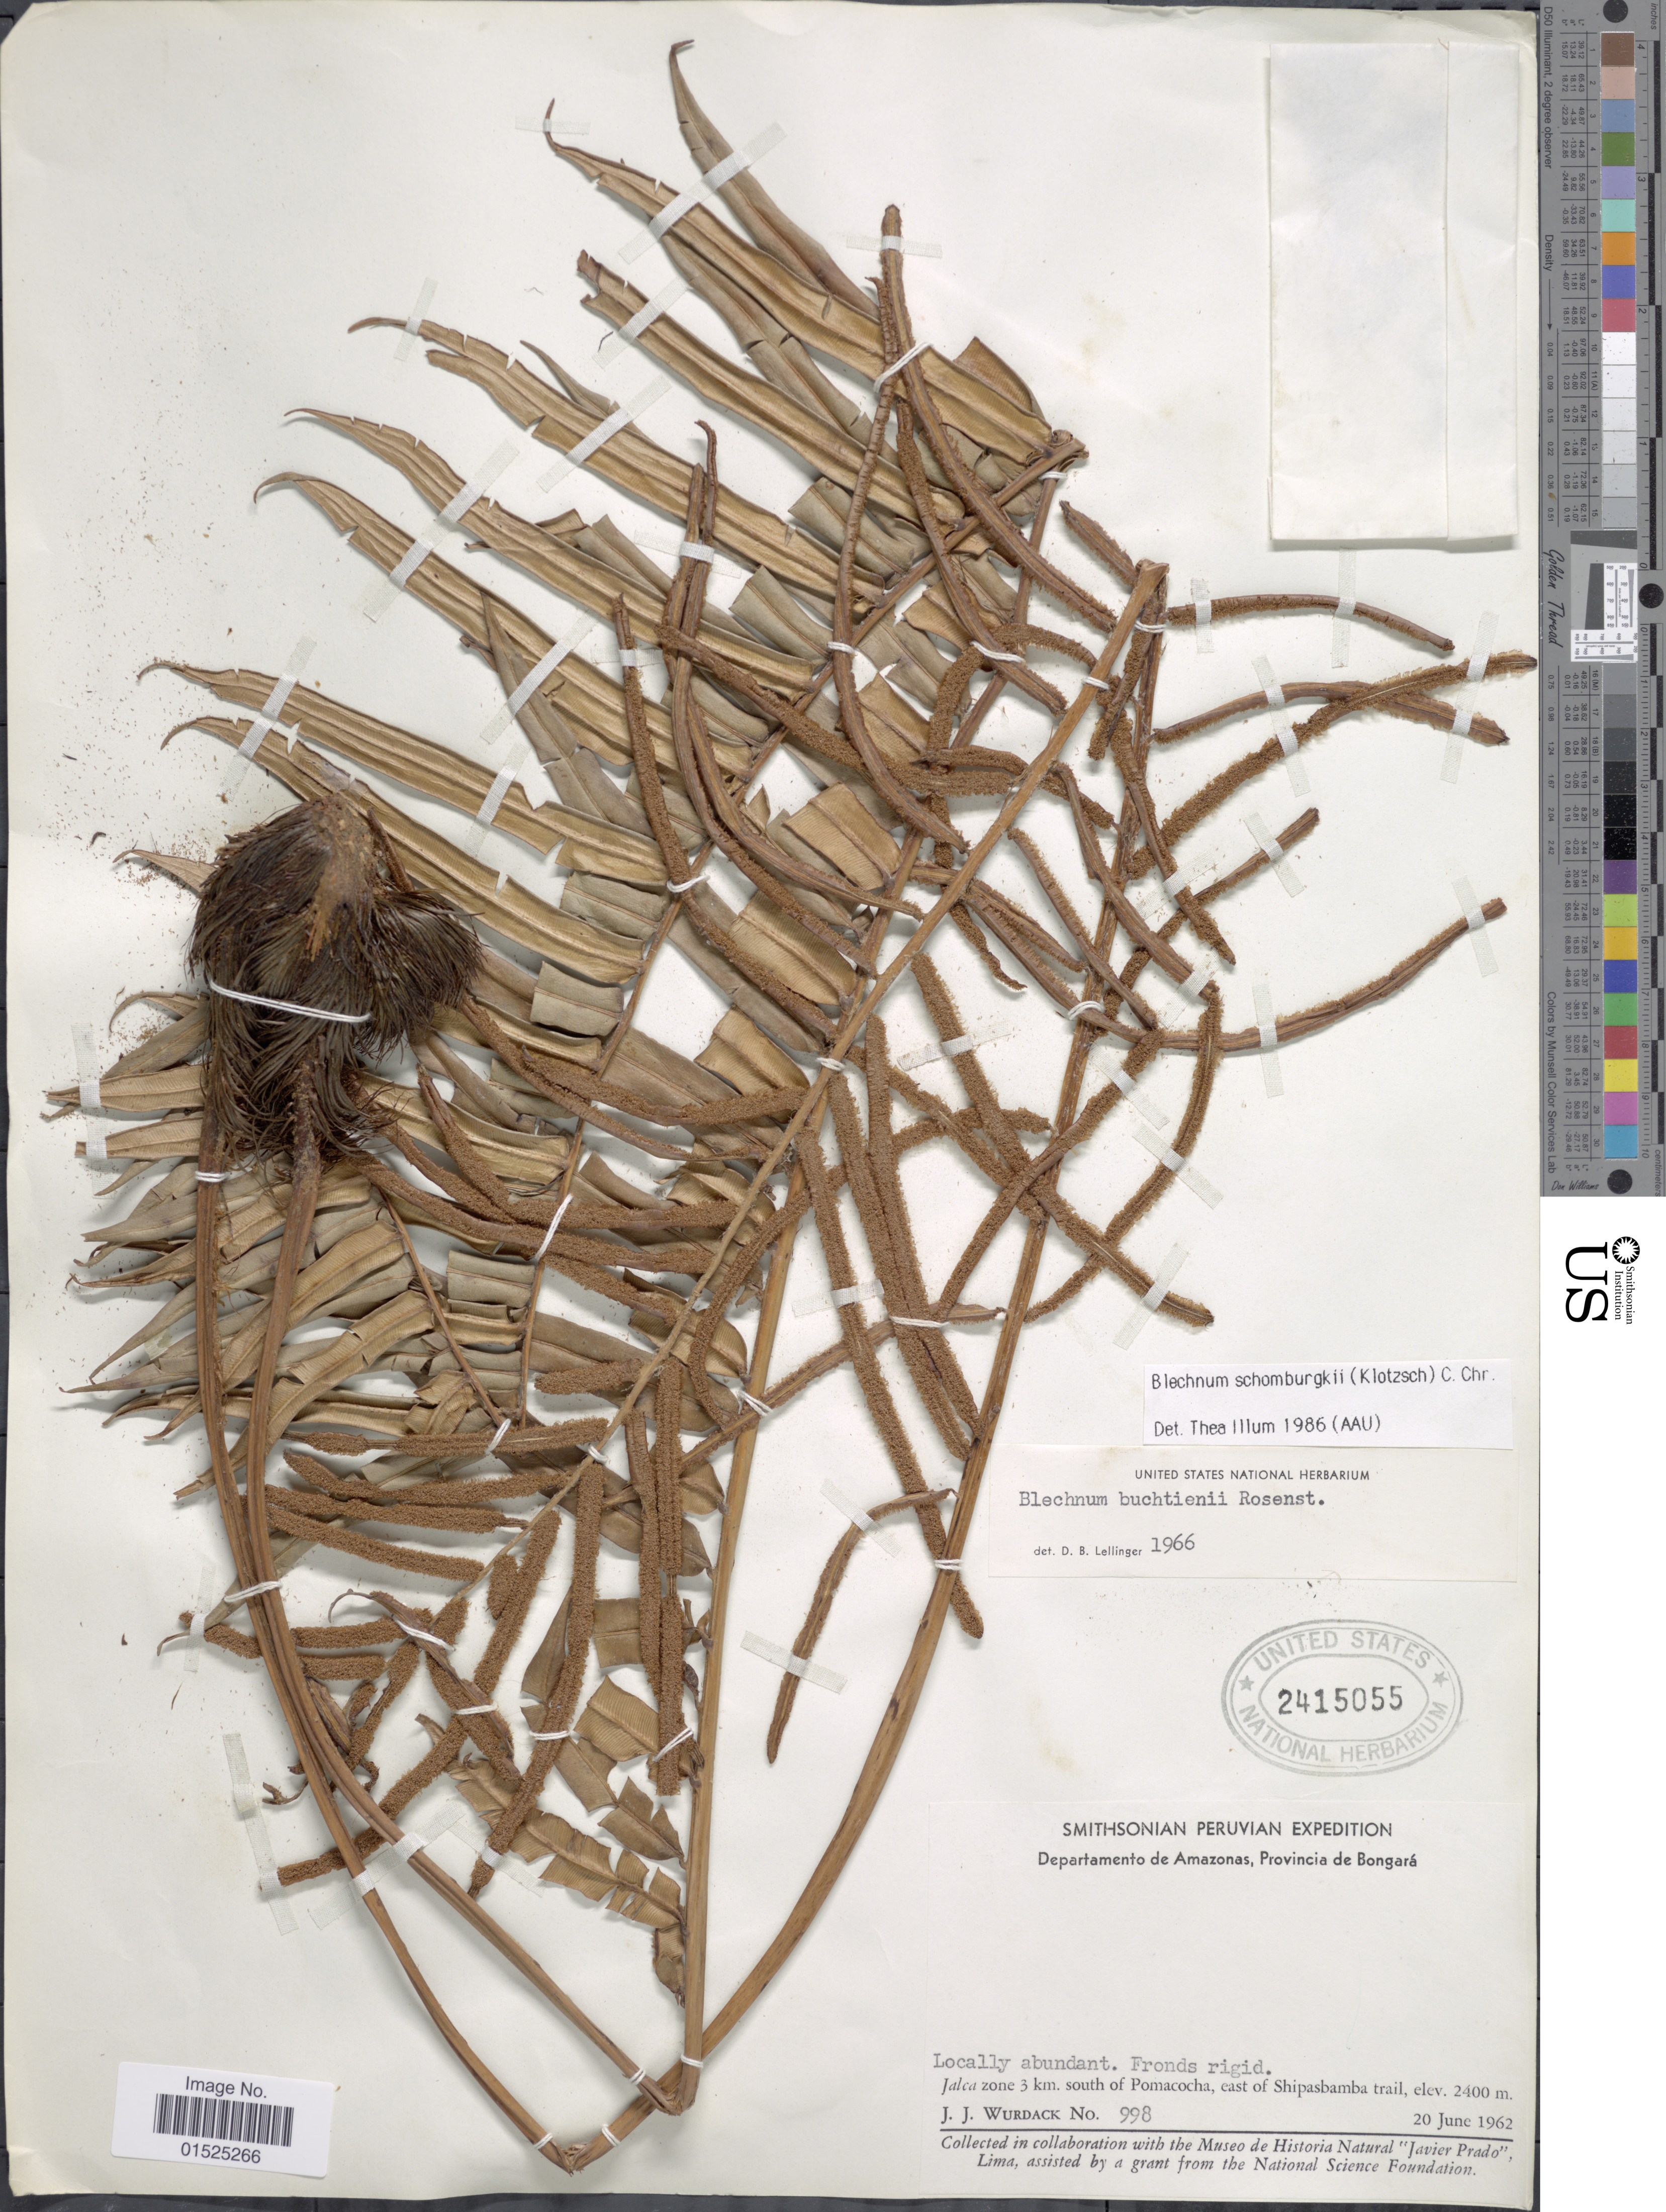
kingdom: Plantae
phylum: Tracheophyta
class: Polypodiopsida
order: Polypodiales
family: Blechnaceae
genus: Blechnum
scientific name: Blechnum auratum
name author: (Fée) R.M. Tryon & Stolze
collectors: J. J. Wurdack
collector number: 998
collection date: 1962-06-20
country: Peru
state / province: Amazonas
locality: Provincia de Bongara, Jalca zone 3 km, south of Pomacocha, east of Shipasbamba trail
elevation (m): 2400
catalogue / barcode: US 2415055